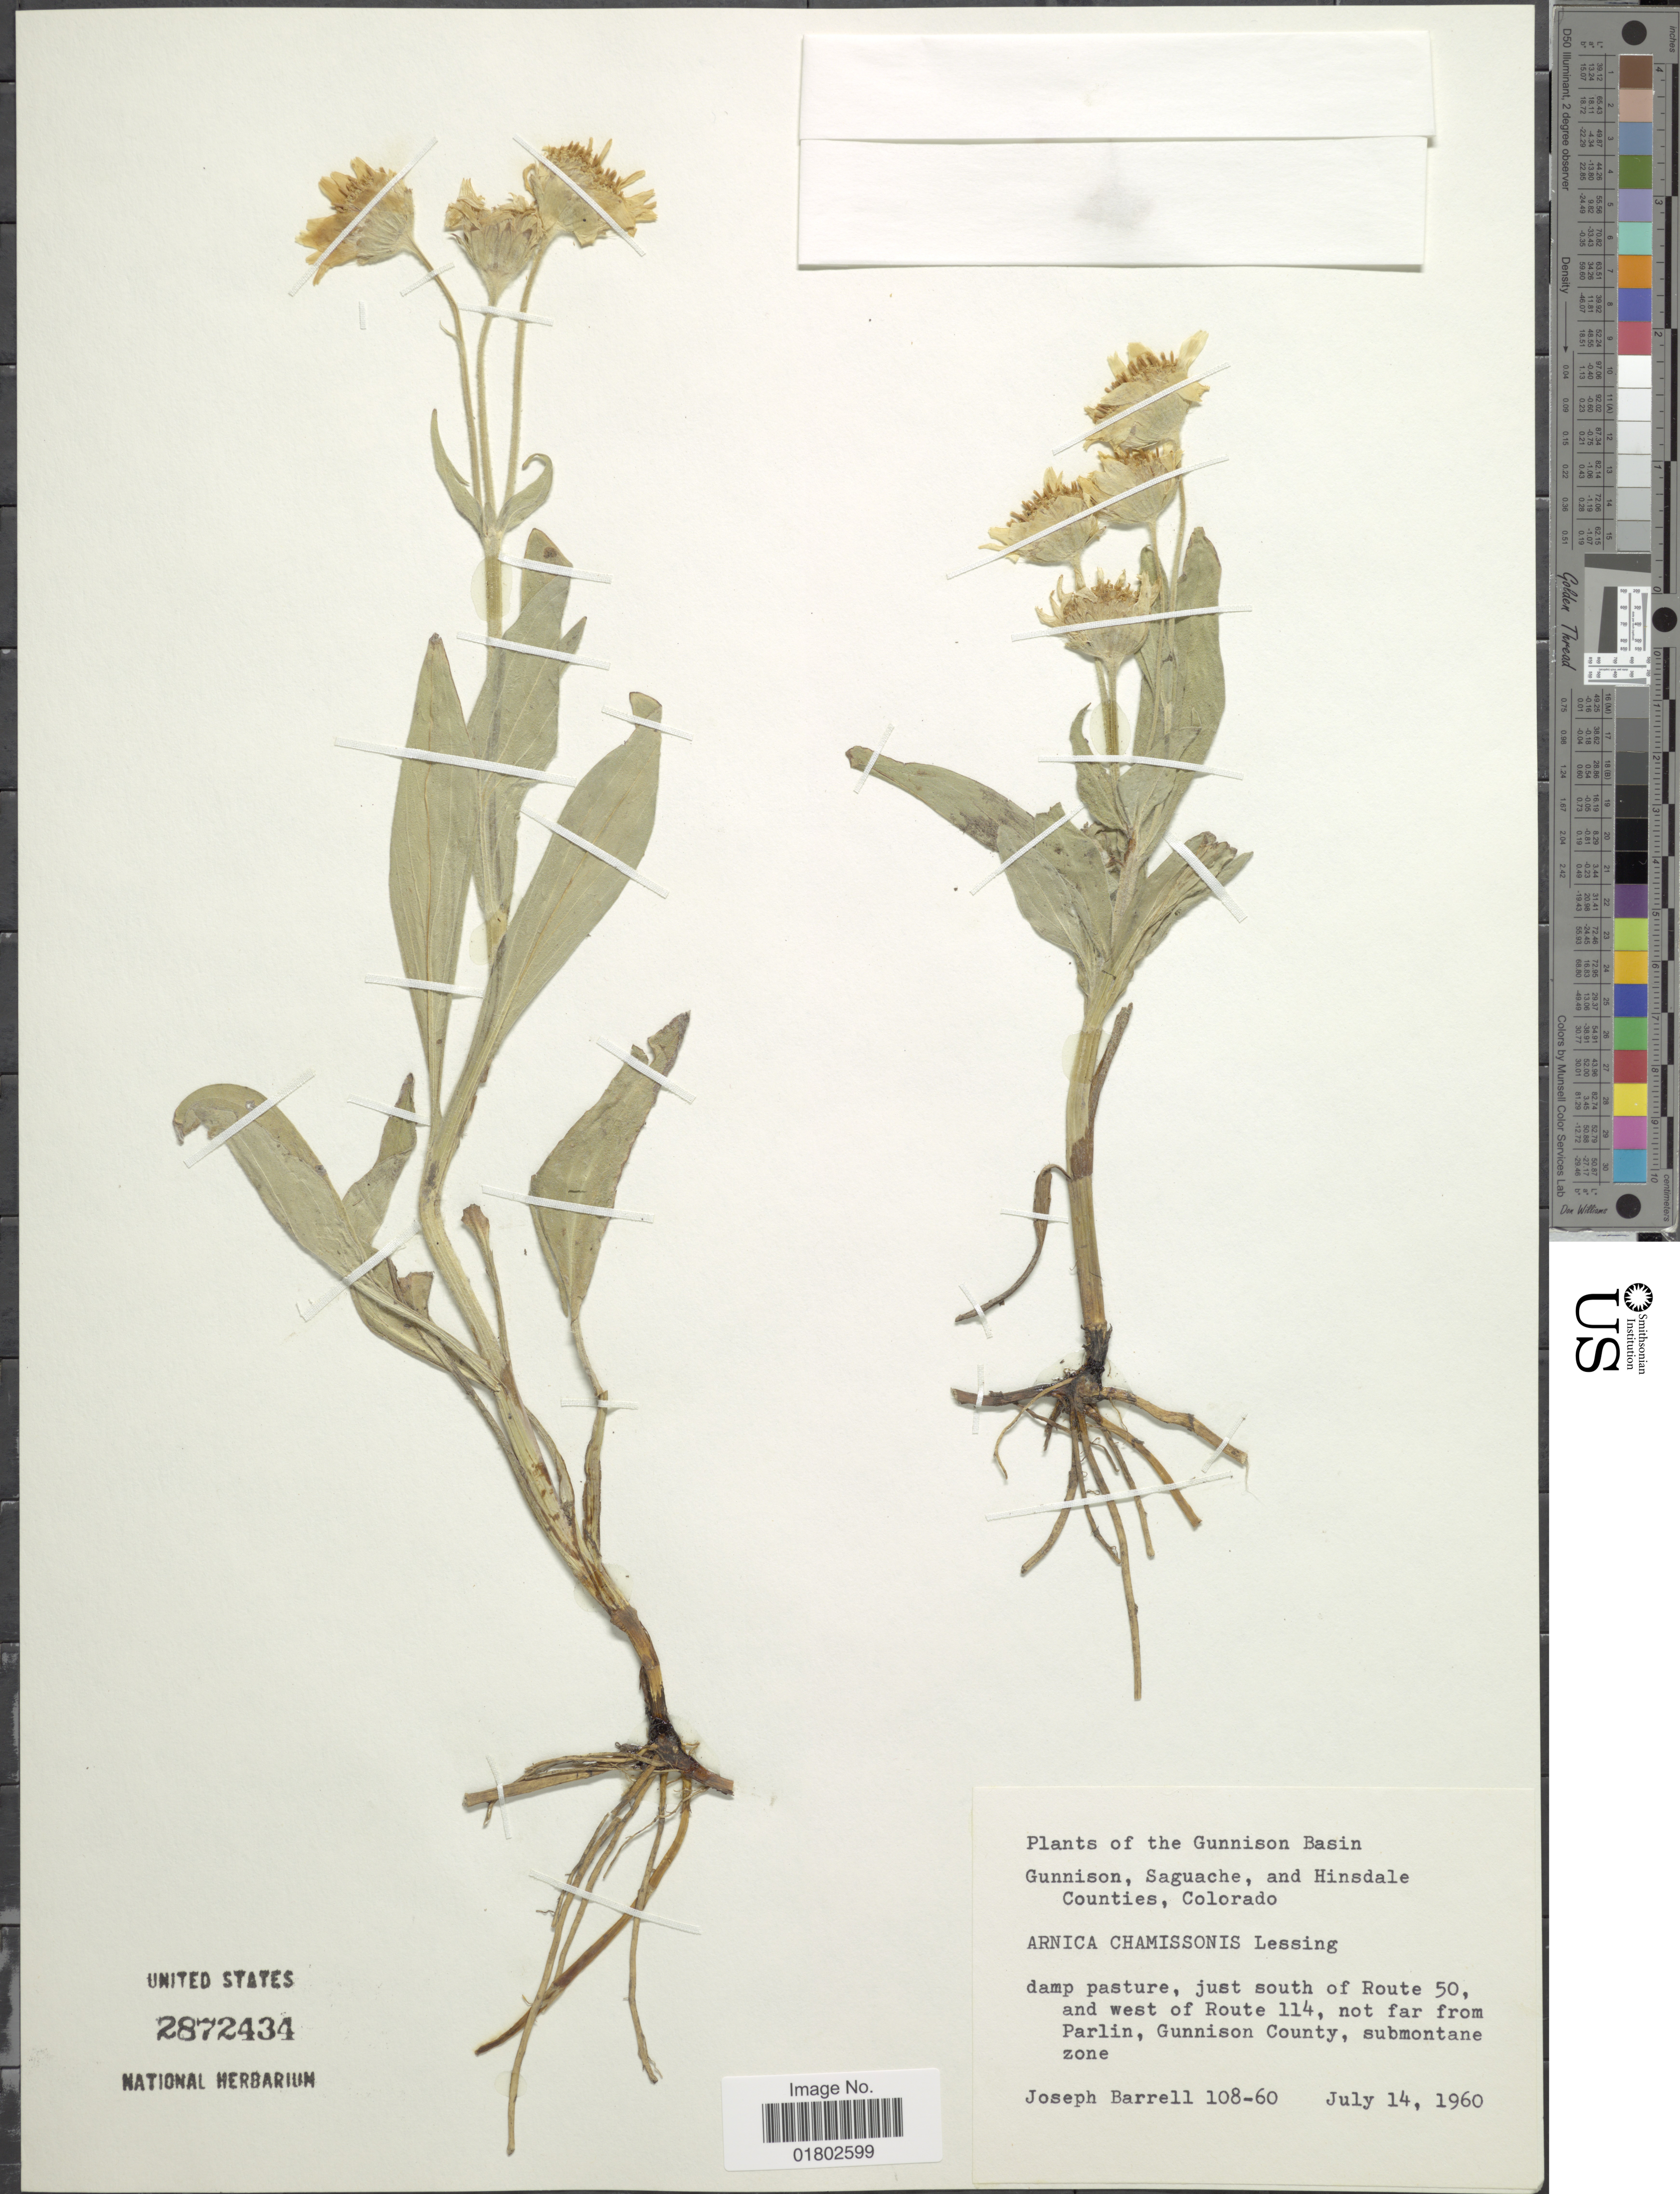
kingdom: Plantae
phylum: Tracheophyta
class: Magnoliopsida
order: Asterales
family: Asteraceae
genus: Arnica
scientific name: Arnica chamissonis subsp. foliosa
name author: (Nutt.) Maguire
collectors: J. Barrell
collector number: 108-60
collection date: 1960-07-14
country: United States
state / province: Colorado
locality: Gunnison Basin, Gunnison, Saguache, and Hinsdale Counties, just south of Route 50, and west of Route 114, not far from Parlin, Gunnison County, submontane zone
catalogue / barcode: US 2872434